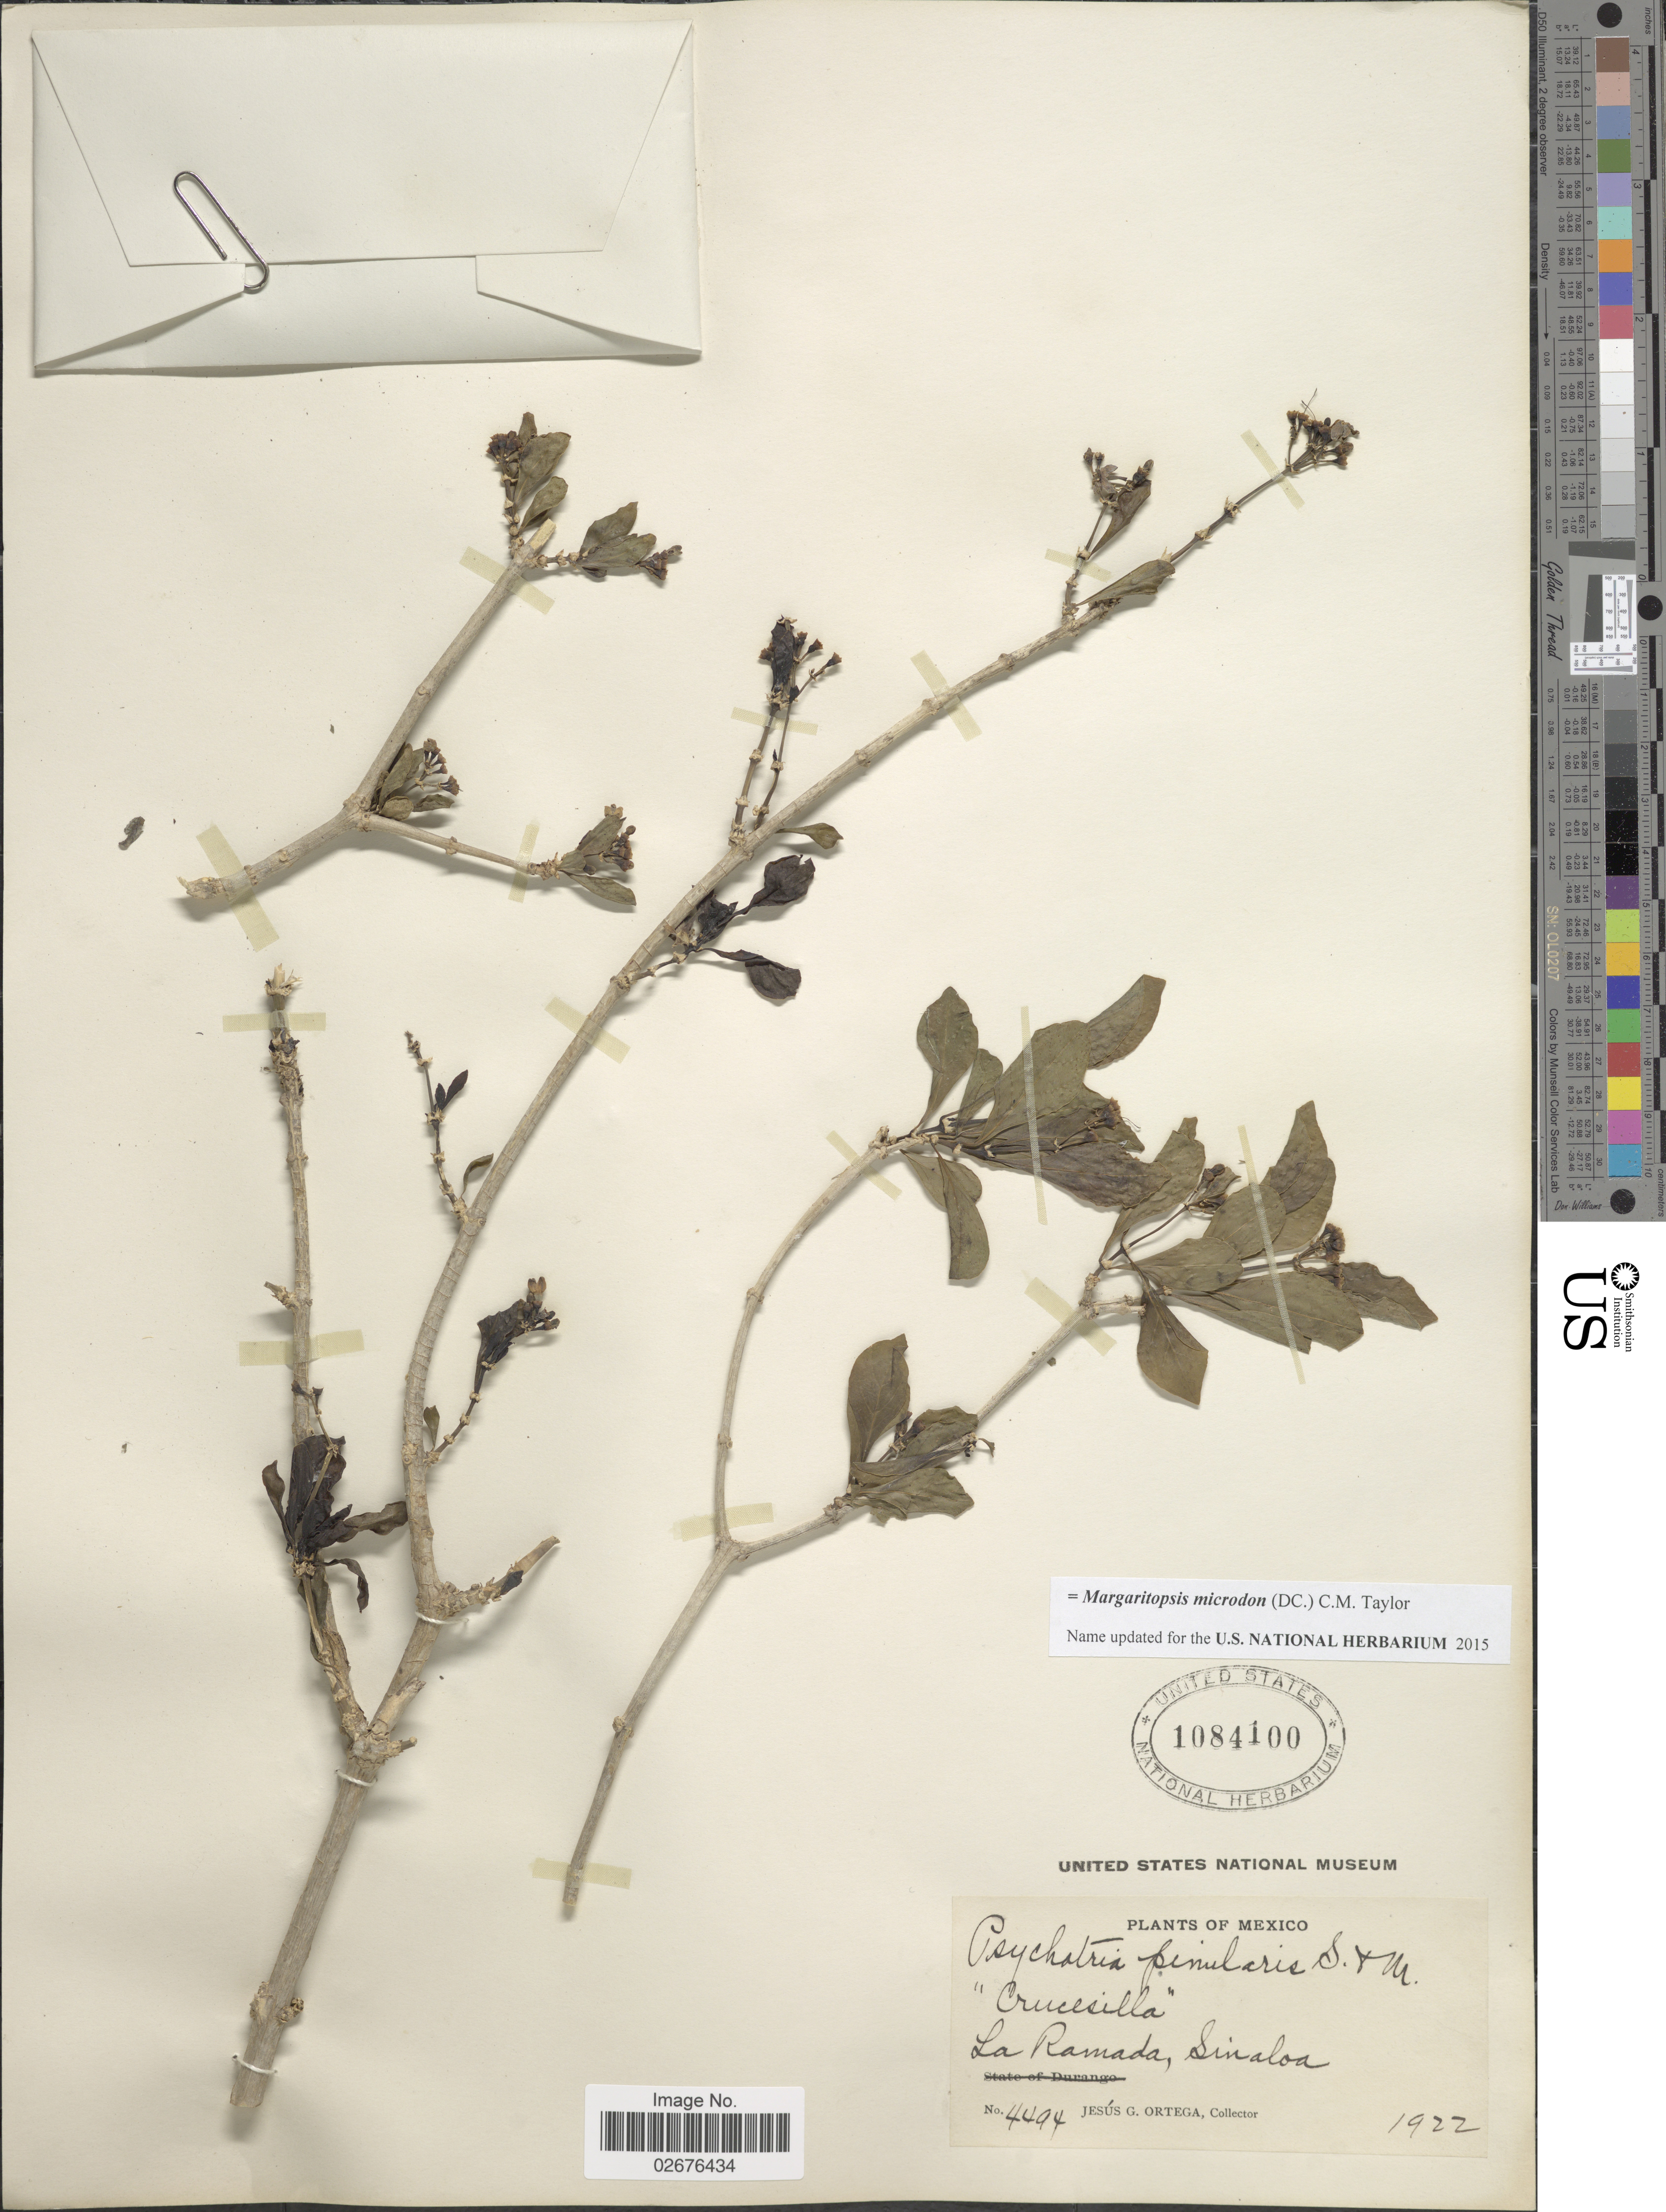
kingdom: Plantae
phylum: Tracheophyta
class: Magnoliopsida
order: Gentianales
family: Rubiaceae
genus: Margaritopsis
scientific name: Margaritopsis microdon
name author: (DC.) C.M. Taylor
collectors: J. Ortega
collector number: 4494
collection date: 1922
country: Mexico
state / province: Sinaloa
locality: La Ramada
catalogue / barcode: US 1084100